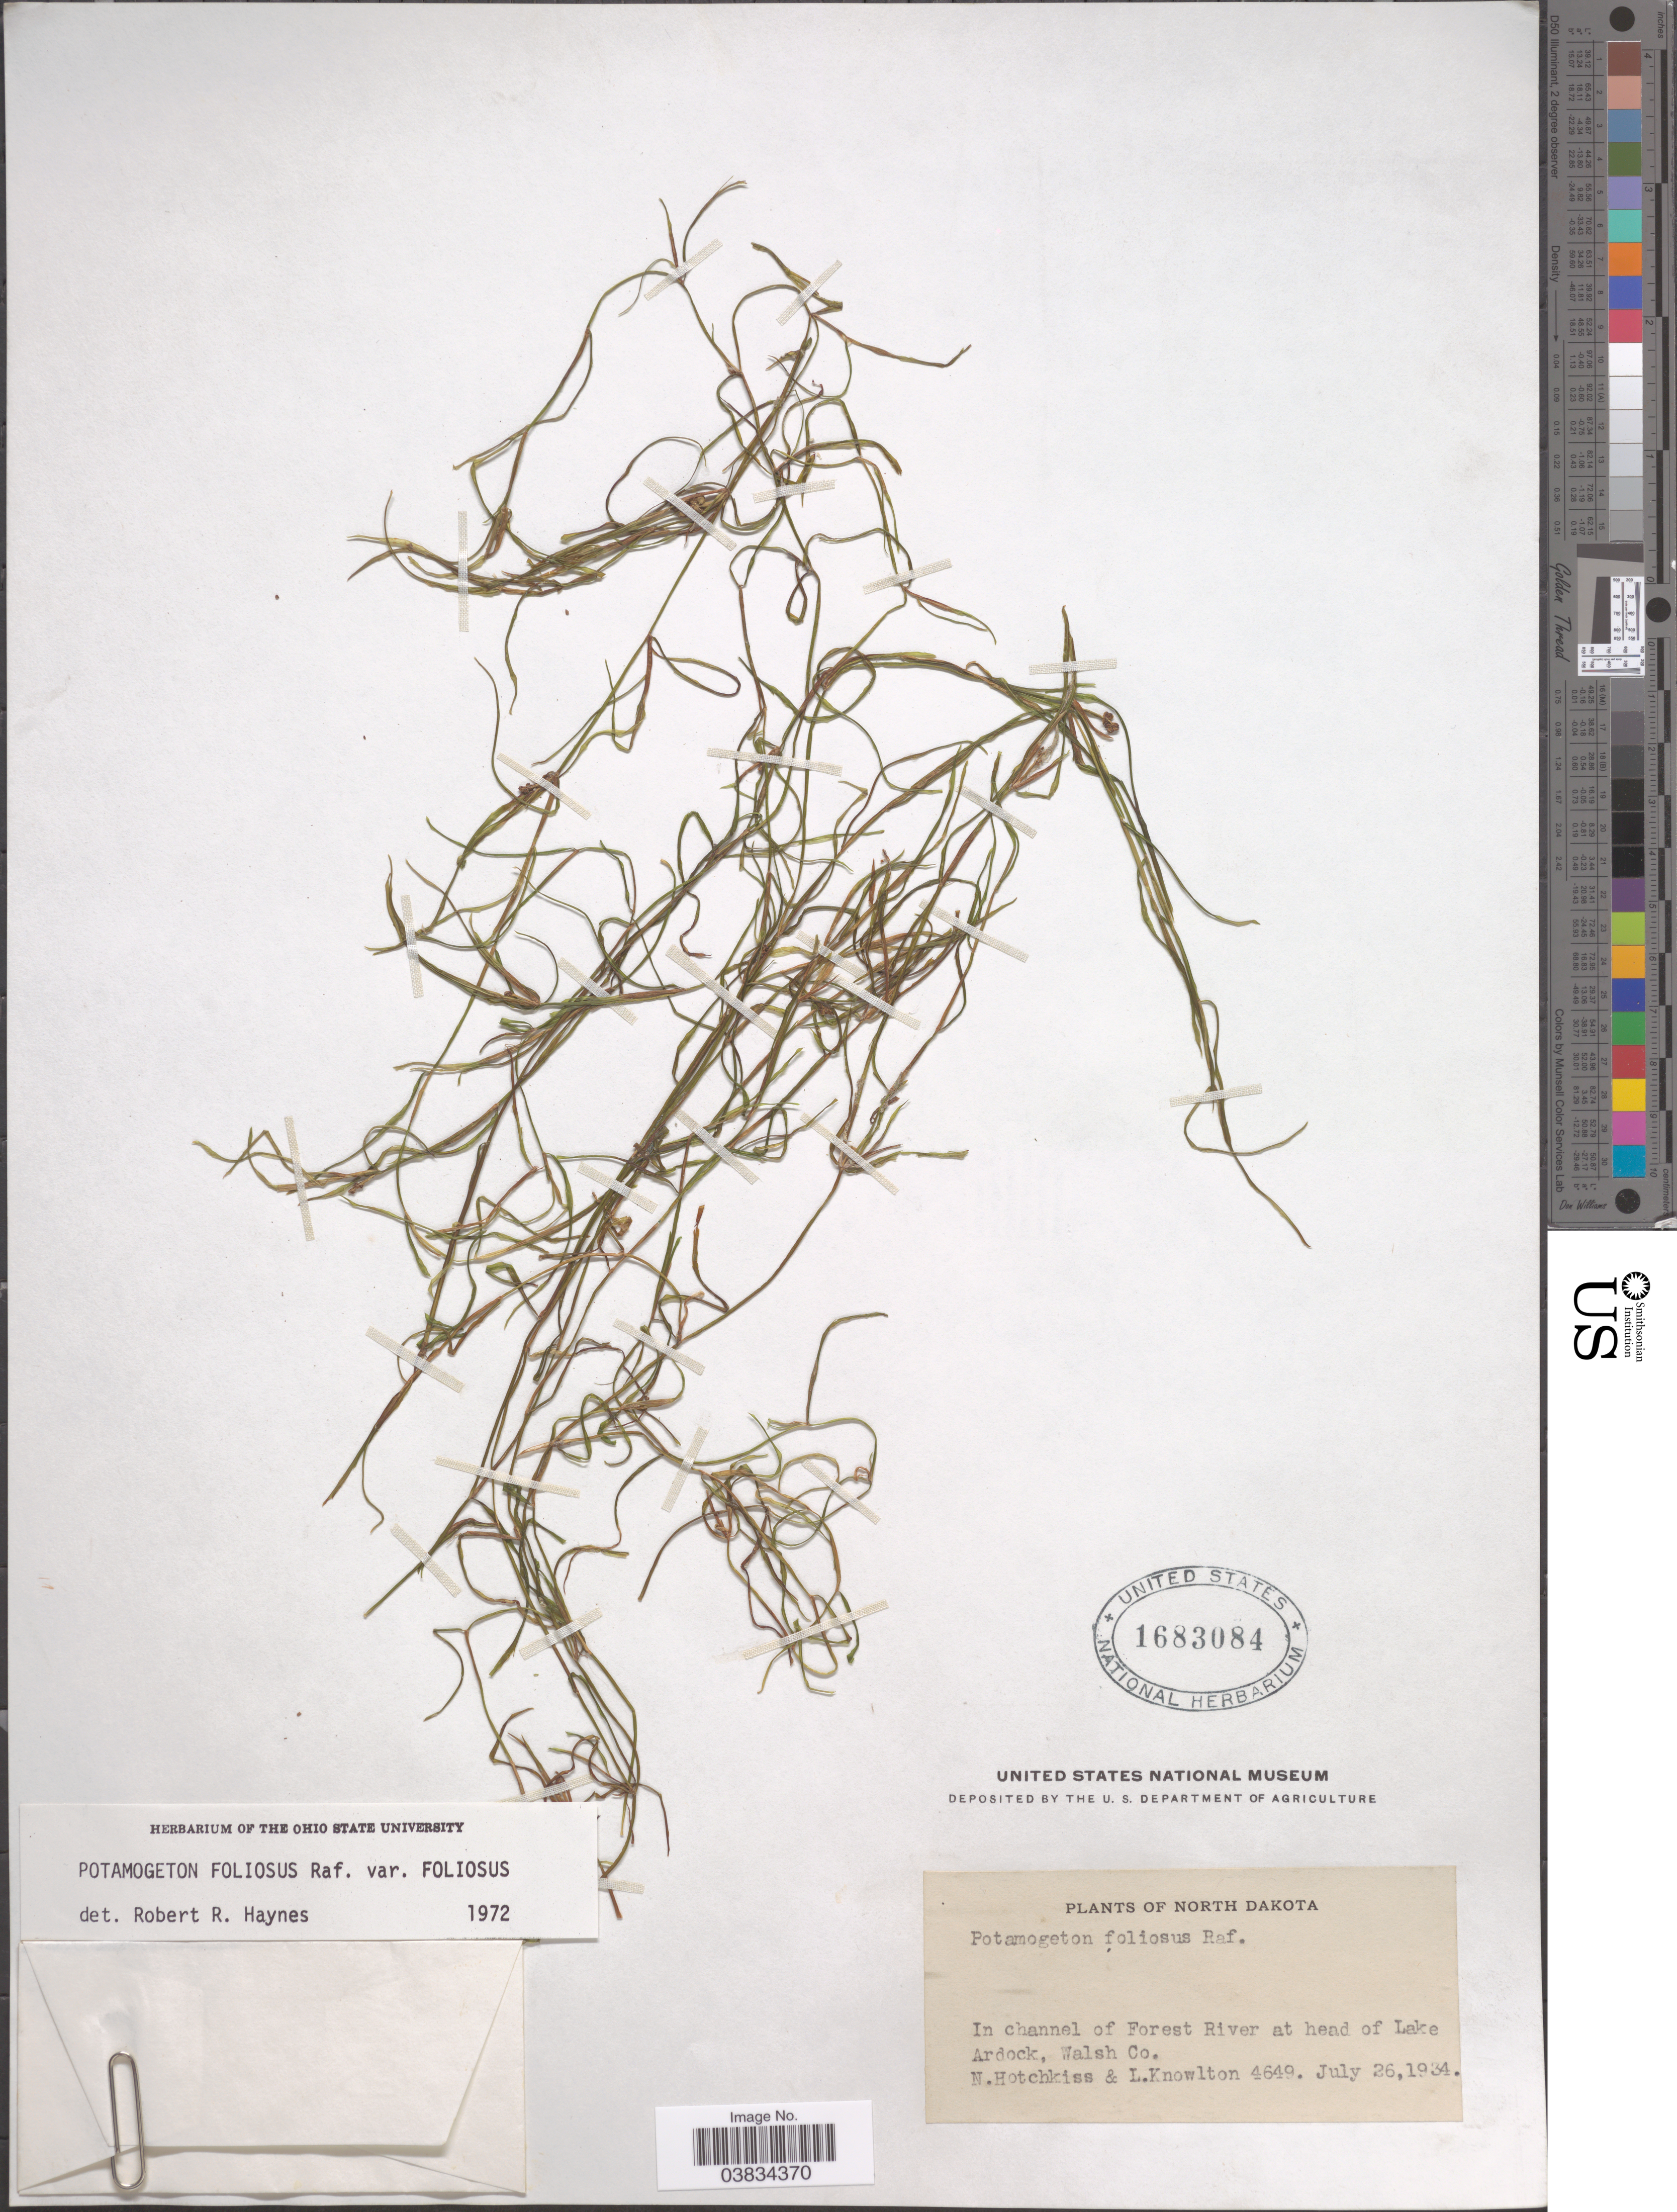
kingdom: Plantae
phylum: Tracheophyta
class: Liliopsida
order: Alismatales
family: Potamogetonaceae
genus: Potamogeton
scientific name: Potamogeton foliosus var. foliosus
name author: Raf.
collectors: N. Hotchkiss & L. Knowlton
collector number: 4649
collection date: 1934-07-26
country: United States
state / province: North Dakota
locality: In channel of Forest River at head of Lake Ardock, Walsh Co.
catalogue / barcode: US 1683084